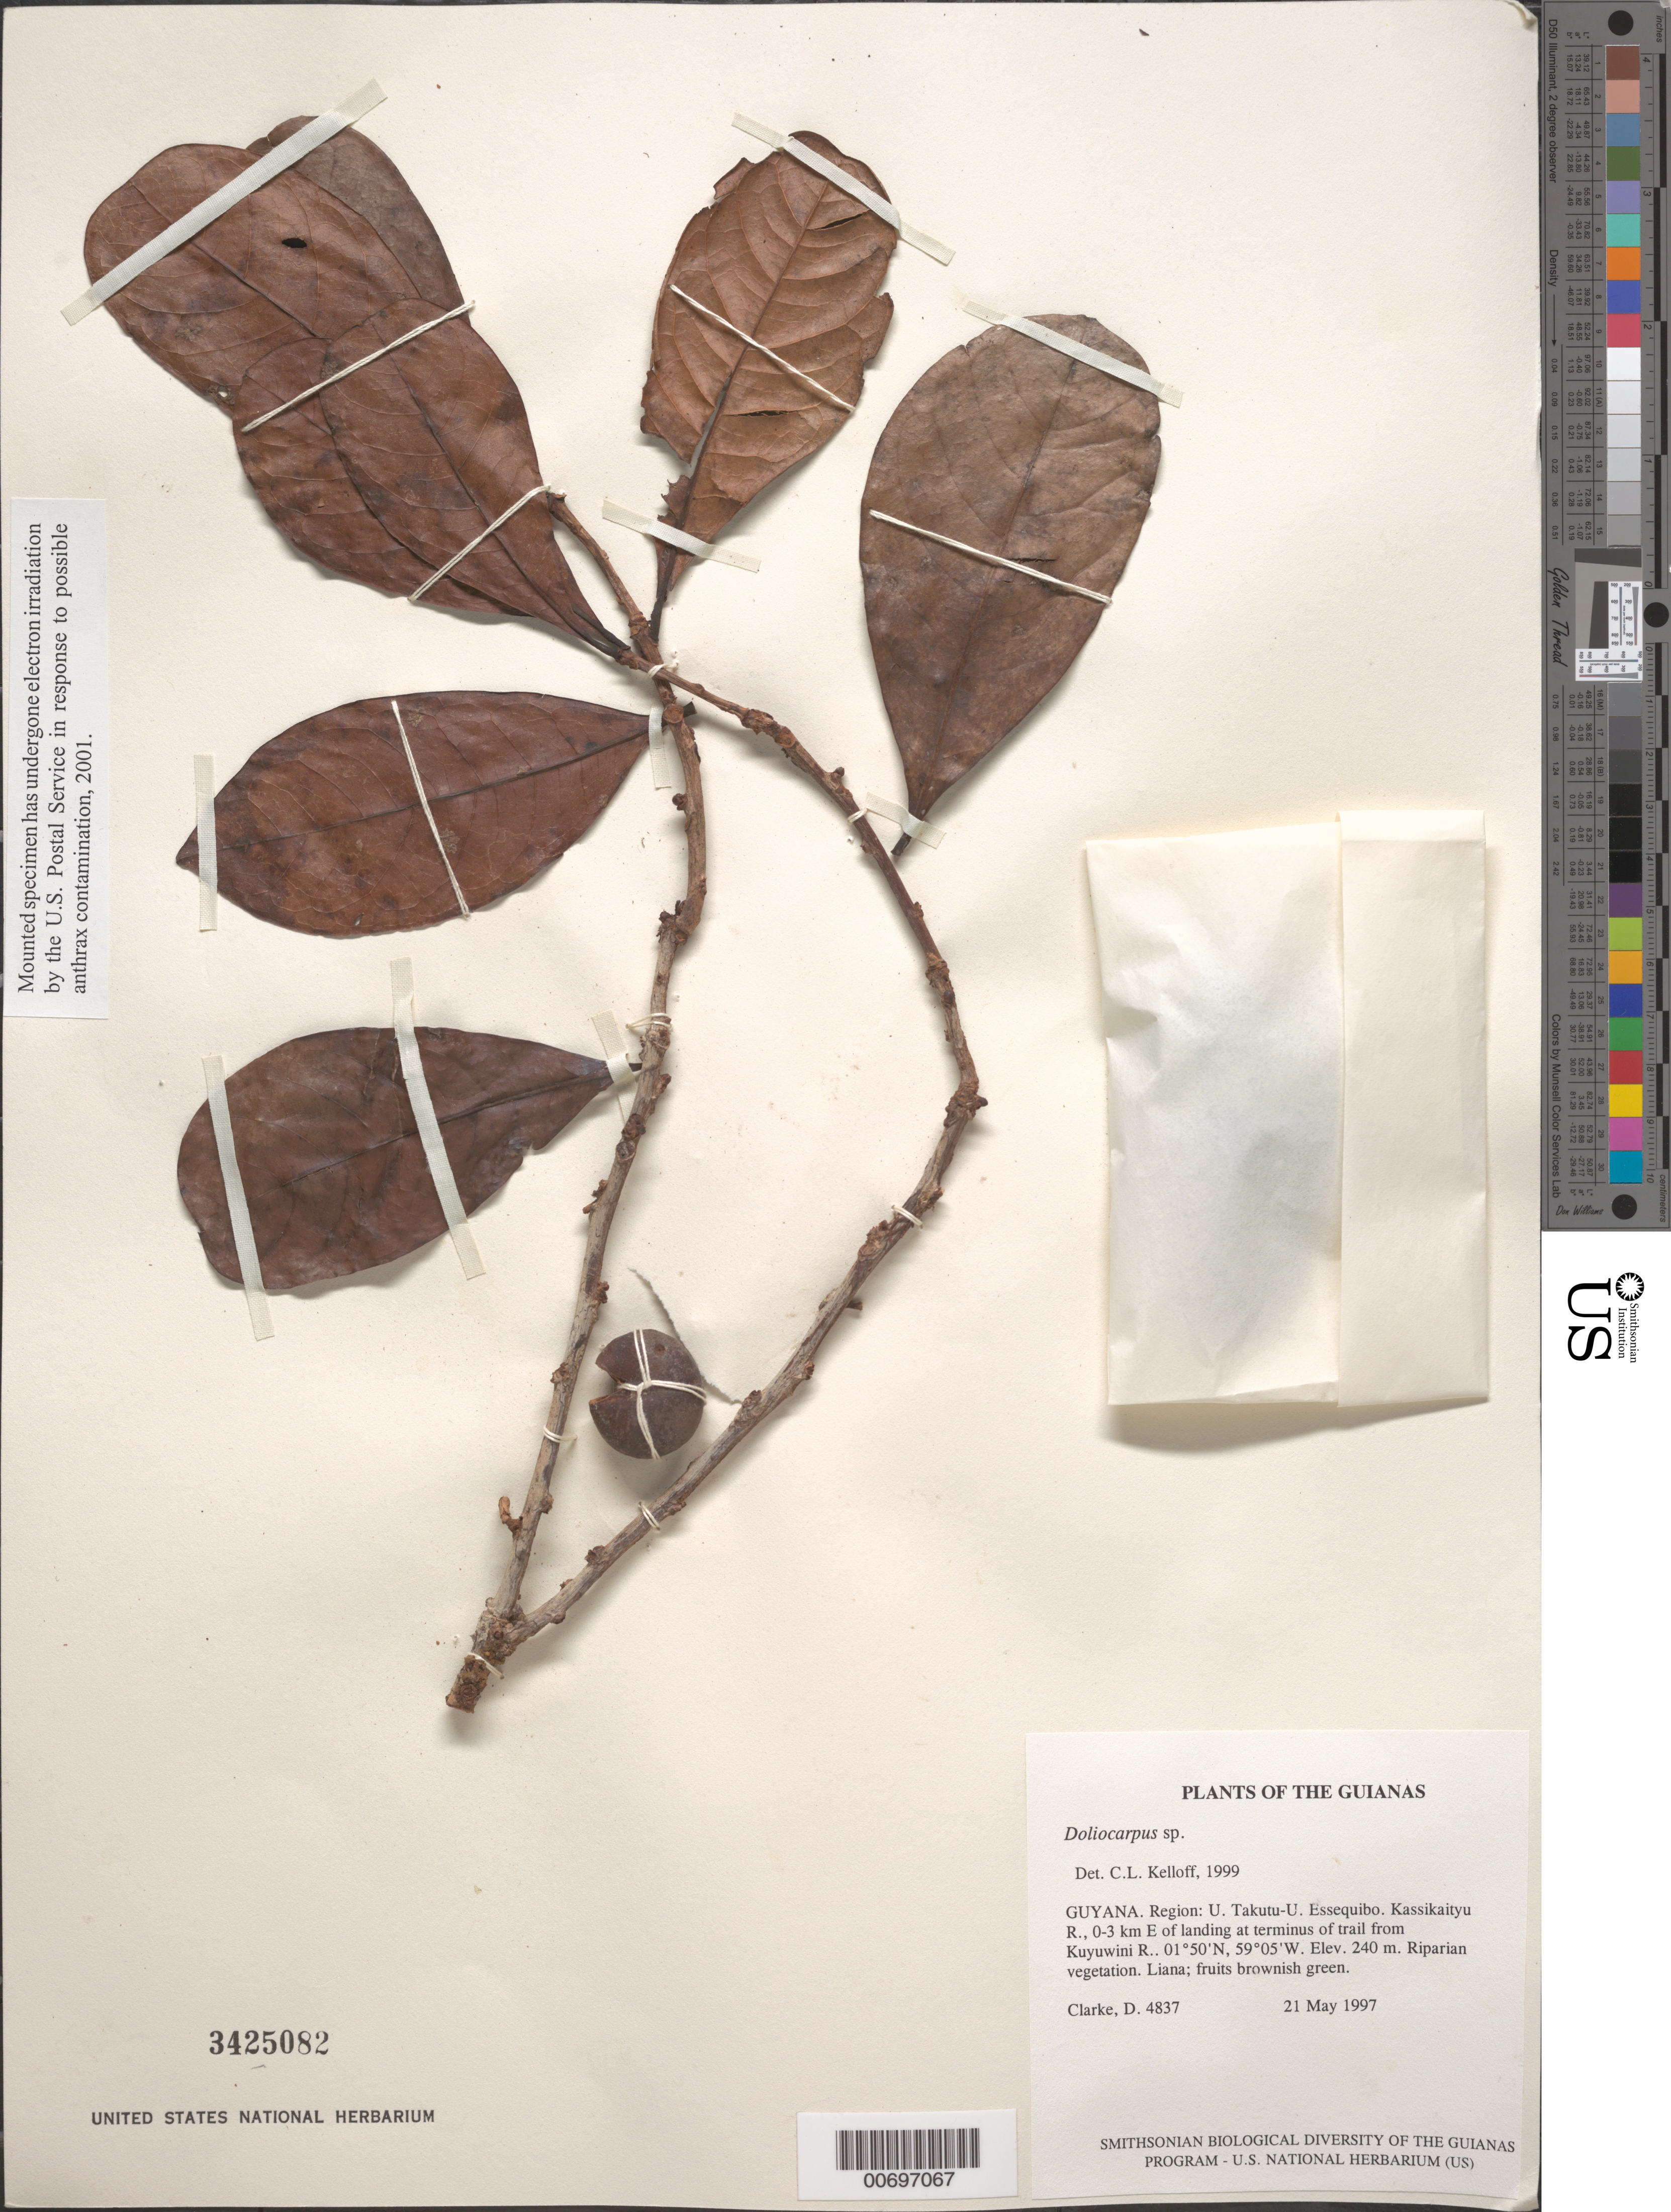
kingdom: Plantae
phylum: Tracheophyta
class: Magnoliopsida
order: Dilleniales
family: Dilleniaceae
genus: Doliocarpus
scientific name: Doliocarpus paraensis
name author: Sleumer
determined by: Victor Longhi Monzoli, João, (BRAZIL)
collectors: H. D. Clarke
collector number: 4837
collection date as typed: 21 May 1997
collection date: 1997-05-21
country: Guyana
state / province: U. Takutu-U. Essequibo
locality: Kassikaityu R., 0-3 km E of landing at terminus of trail from Kuyuwini R.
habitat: Riparian vegetation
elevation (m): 240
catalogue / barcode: US 3425082